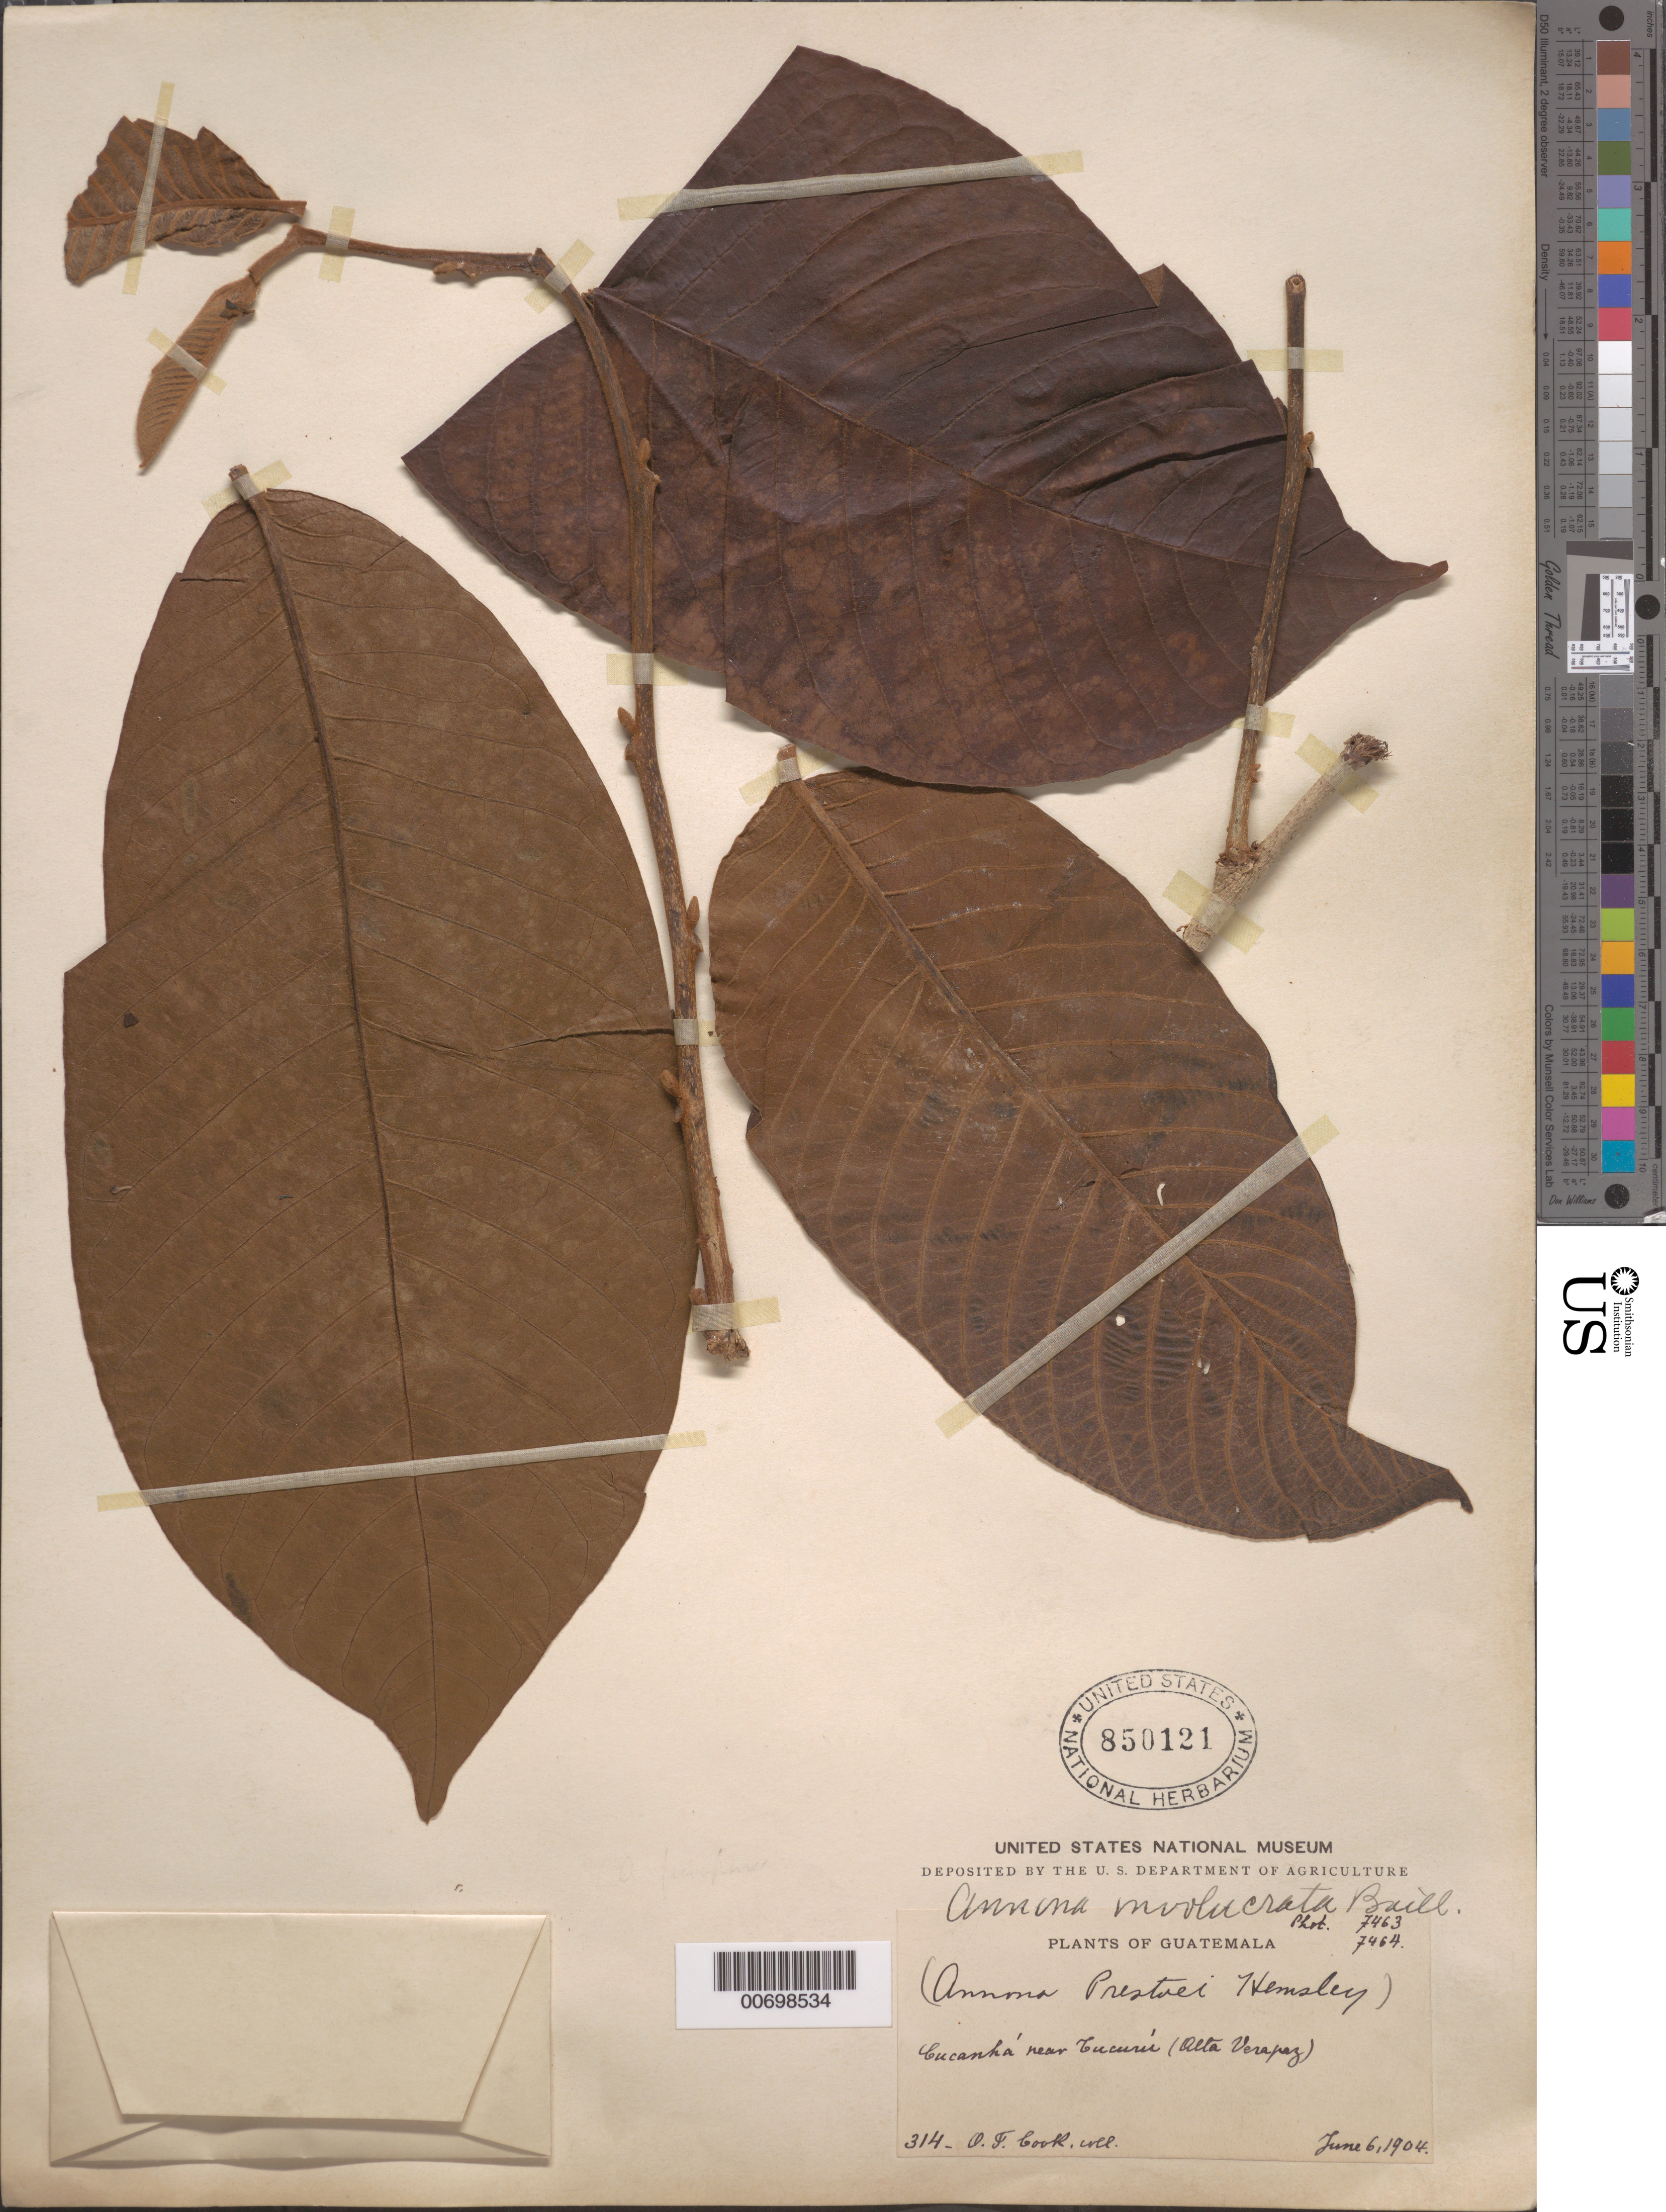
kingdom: Plantae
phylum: Tracheophyta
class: Magnoliopsida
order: Magnoliales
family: Annonaceae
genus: Annona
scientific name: Annona involucrata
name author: Baill.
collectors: O. F. Cook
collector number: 314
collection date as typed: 06 Jun 1904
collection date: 1904-06-06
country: Guatemala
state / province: Alta Verapaz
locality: Cucanha, near Tucuru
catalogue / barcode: US 850121